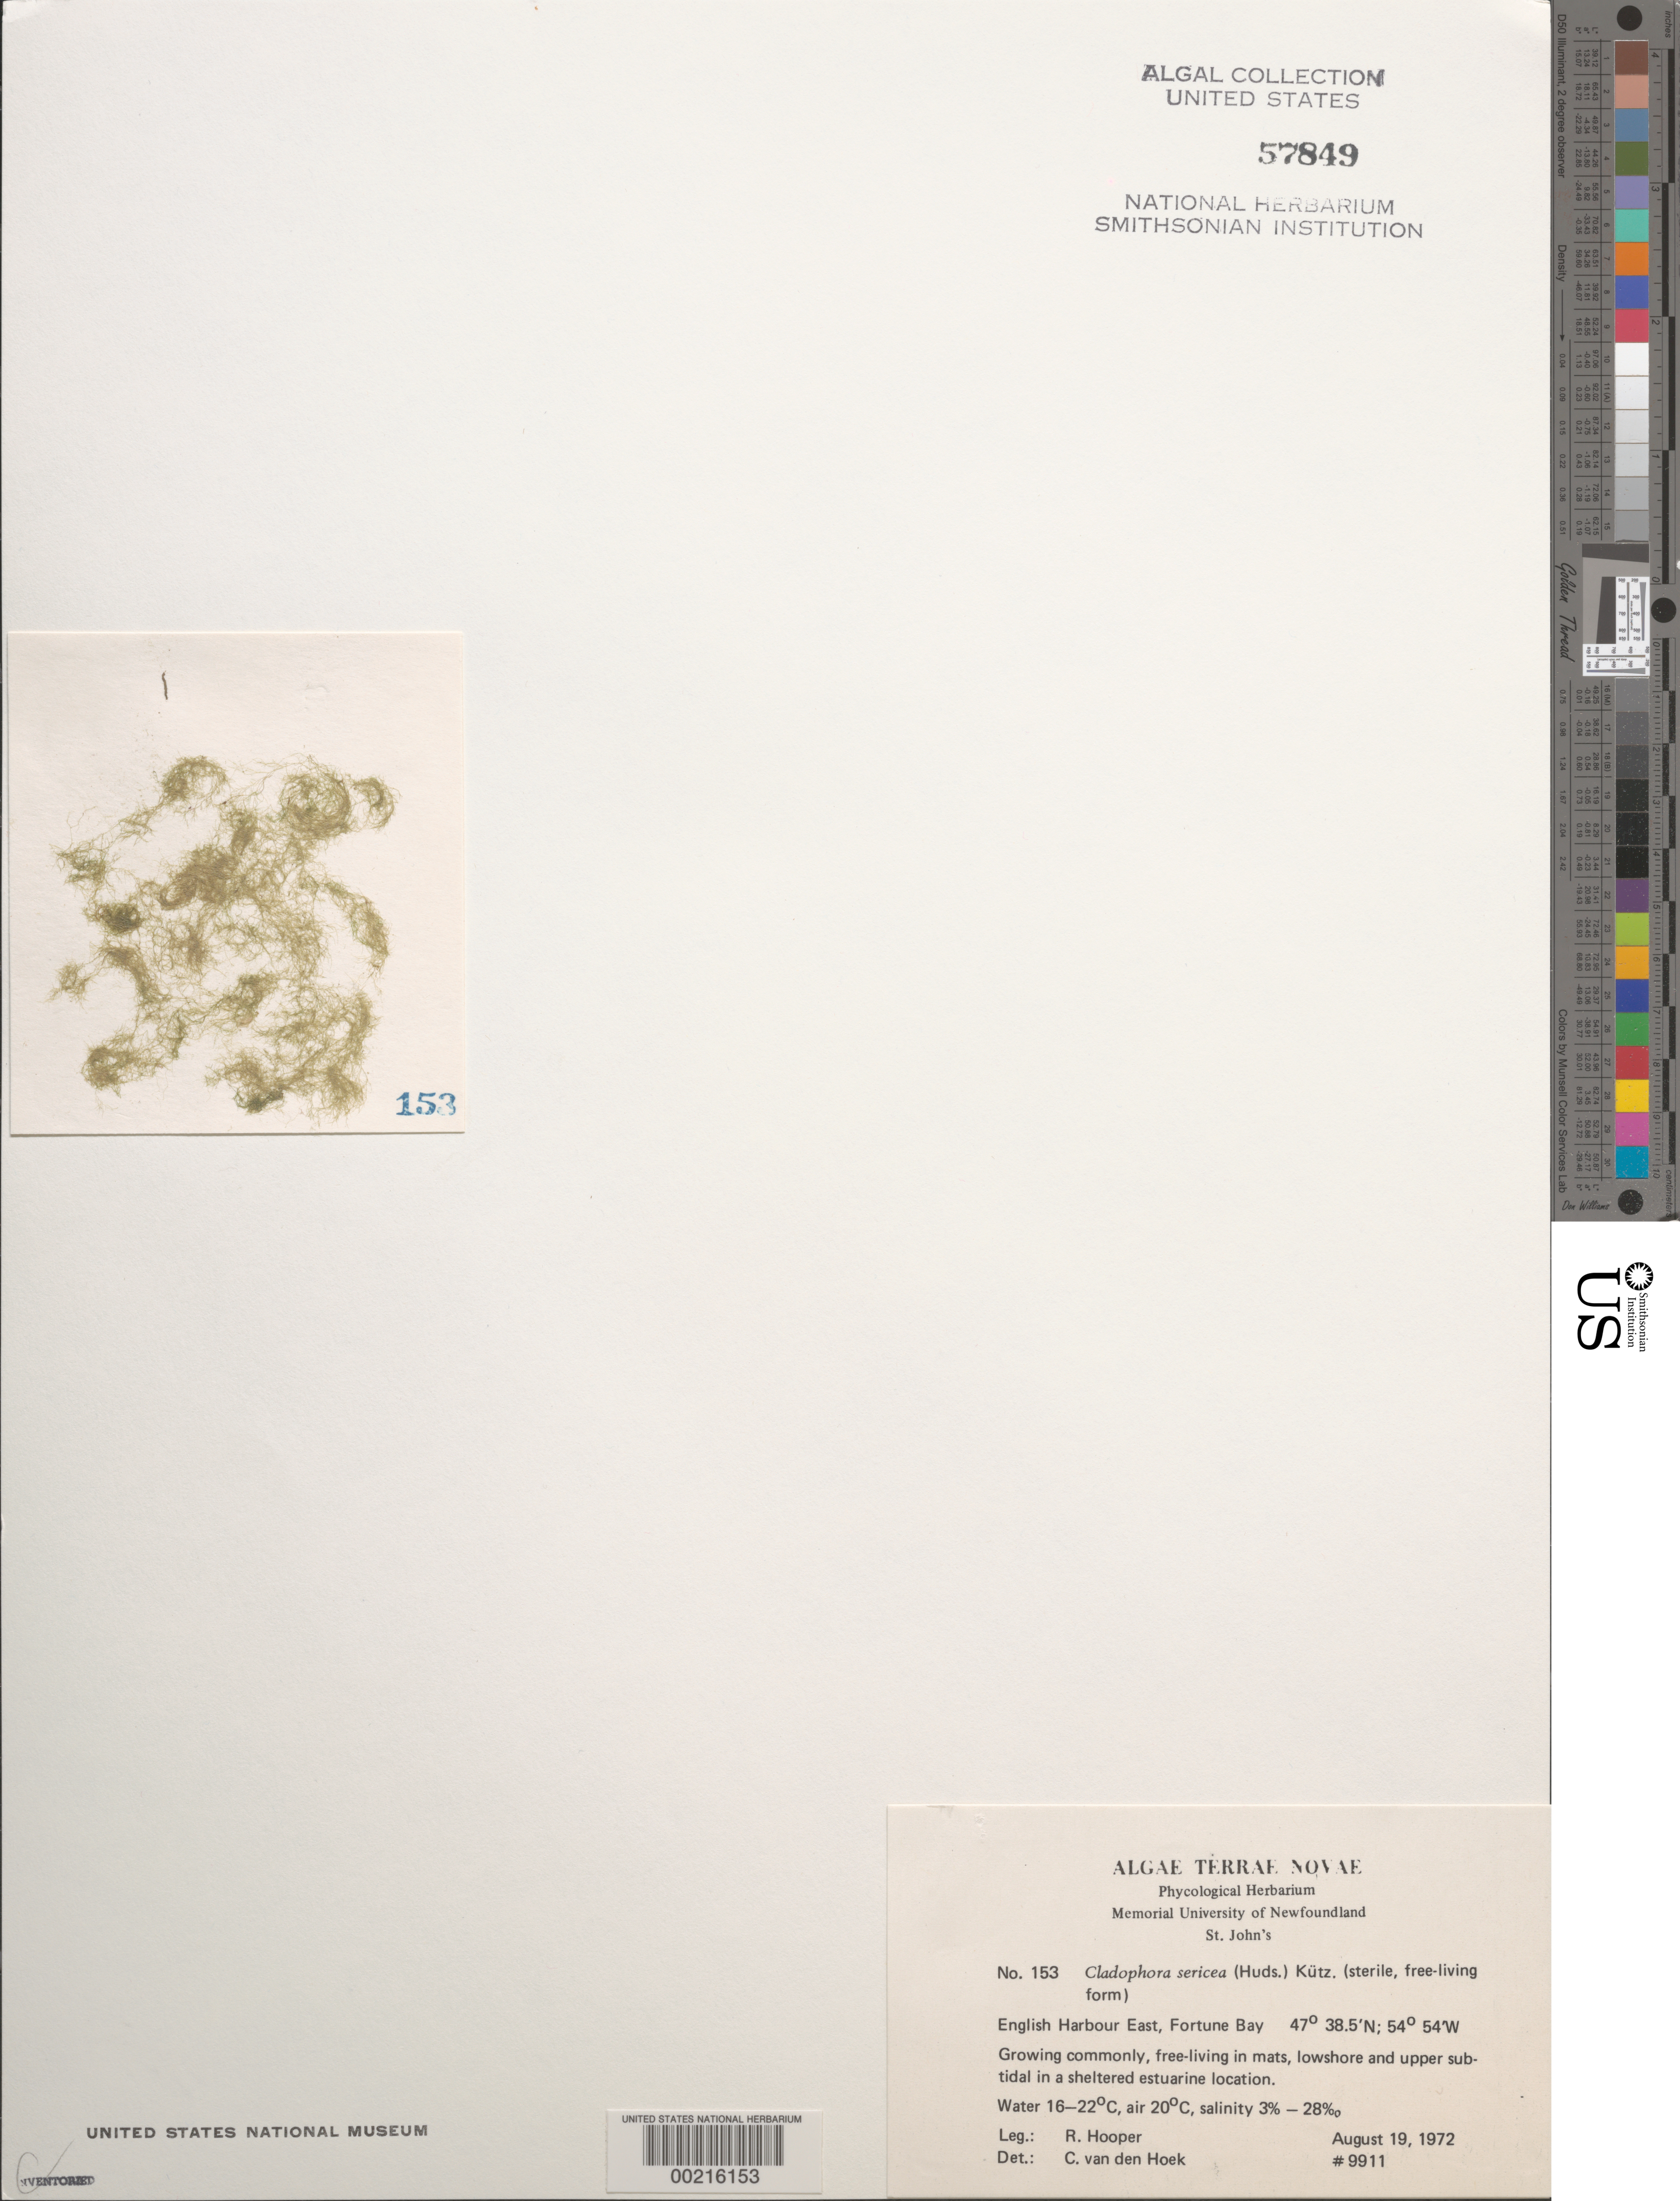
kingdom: Plantae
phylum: Chlorophyta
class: Ulvophyceae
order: Cladophorales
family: Cladophoraceae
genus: Cladophora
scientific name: Cladophora sericea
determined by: Hoek, C. van den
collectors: R. G. Hooper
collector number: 9911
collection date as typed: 19 Aug 1972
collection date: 1972-08-19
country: Canada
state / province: Newfoundland and Labrador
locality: English Harbor East, Fortune Bay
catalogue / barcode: US 57849